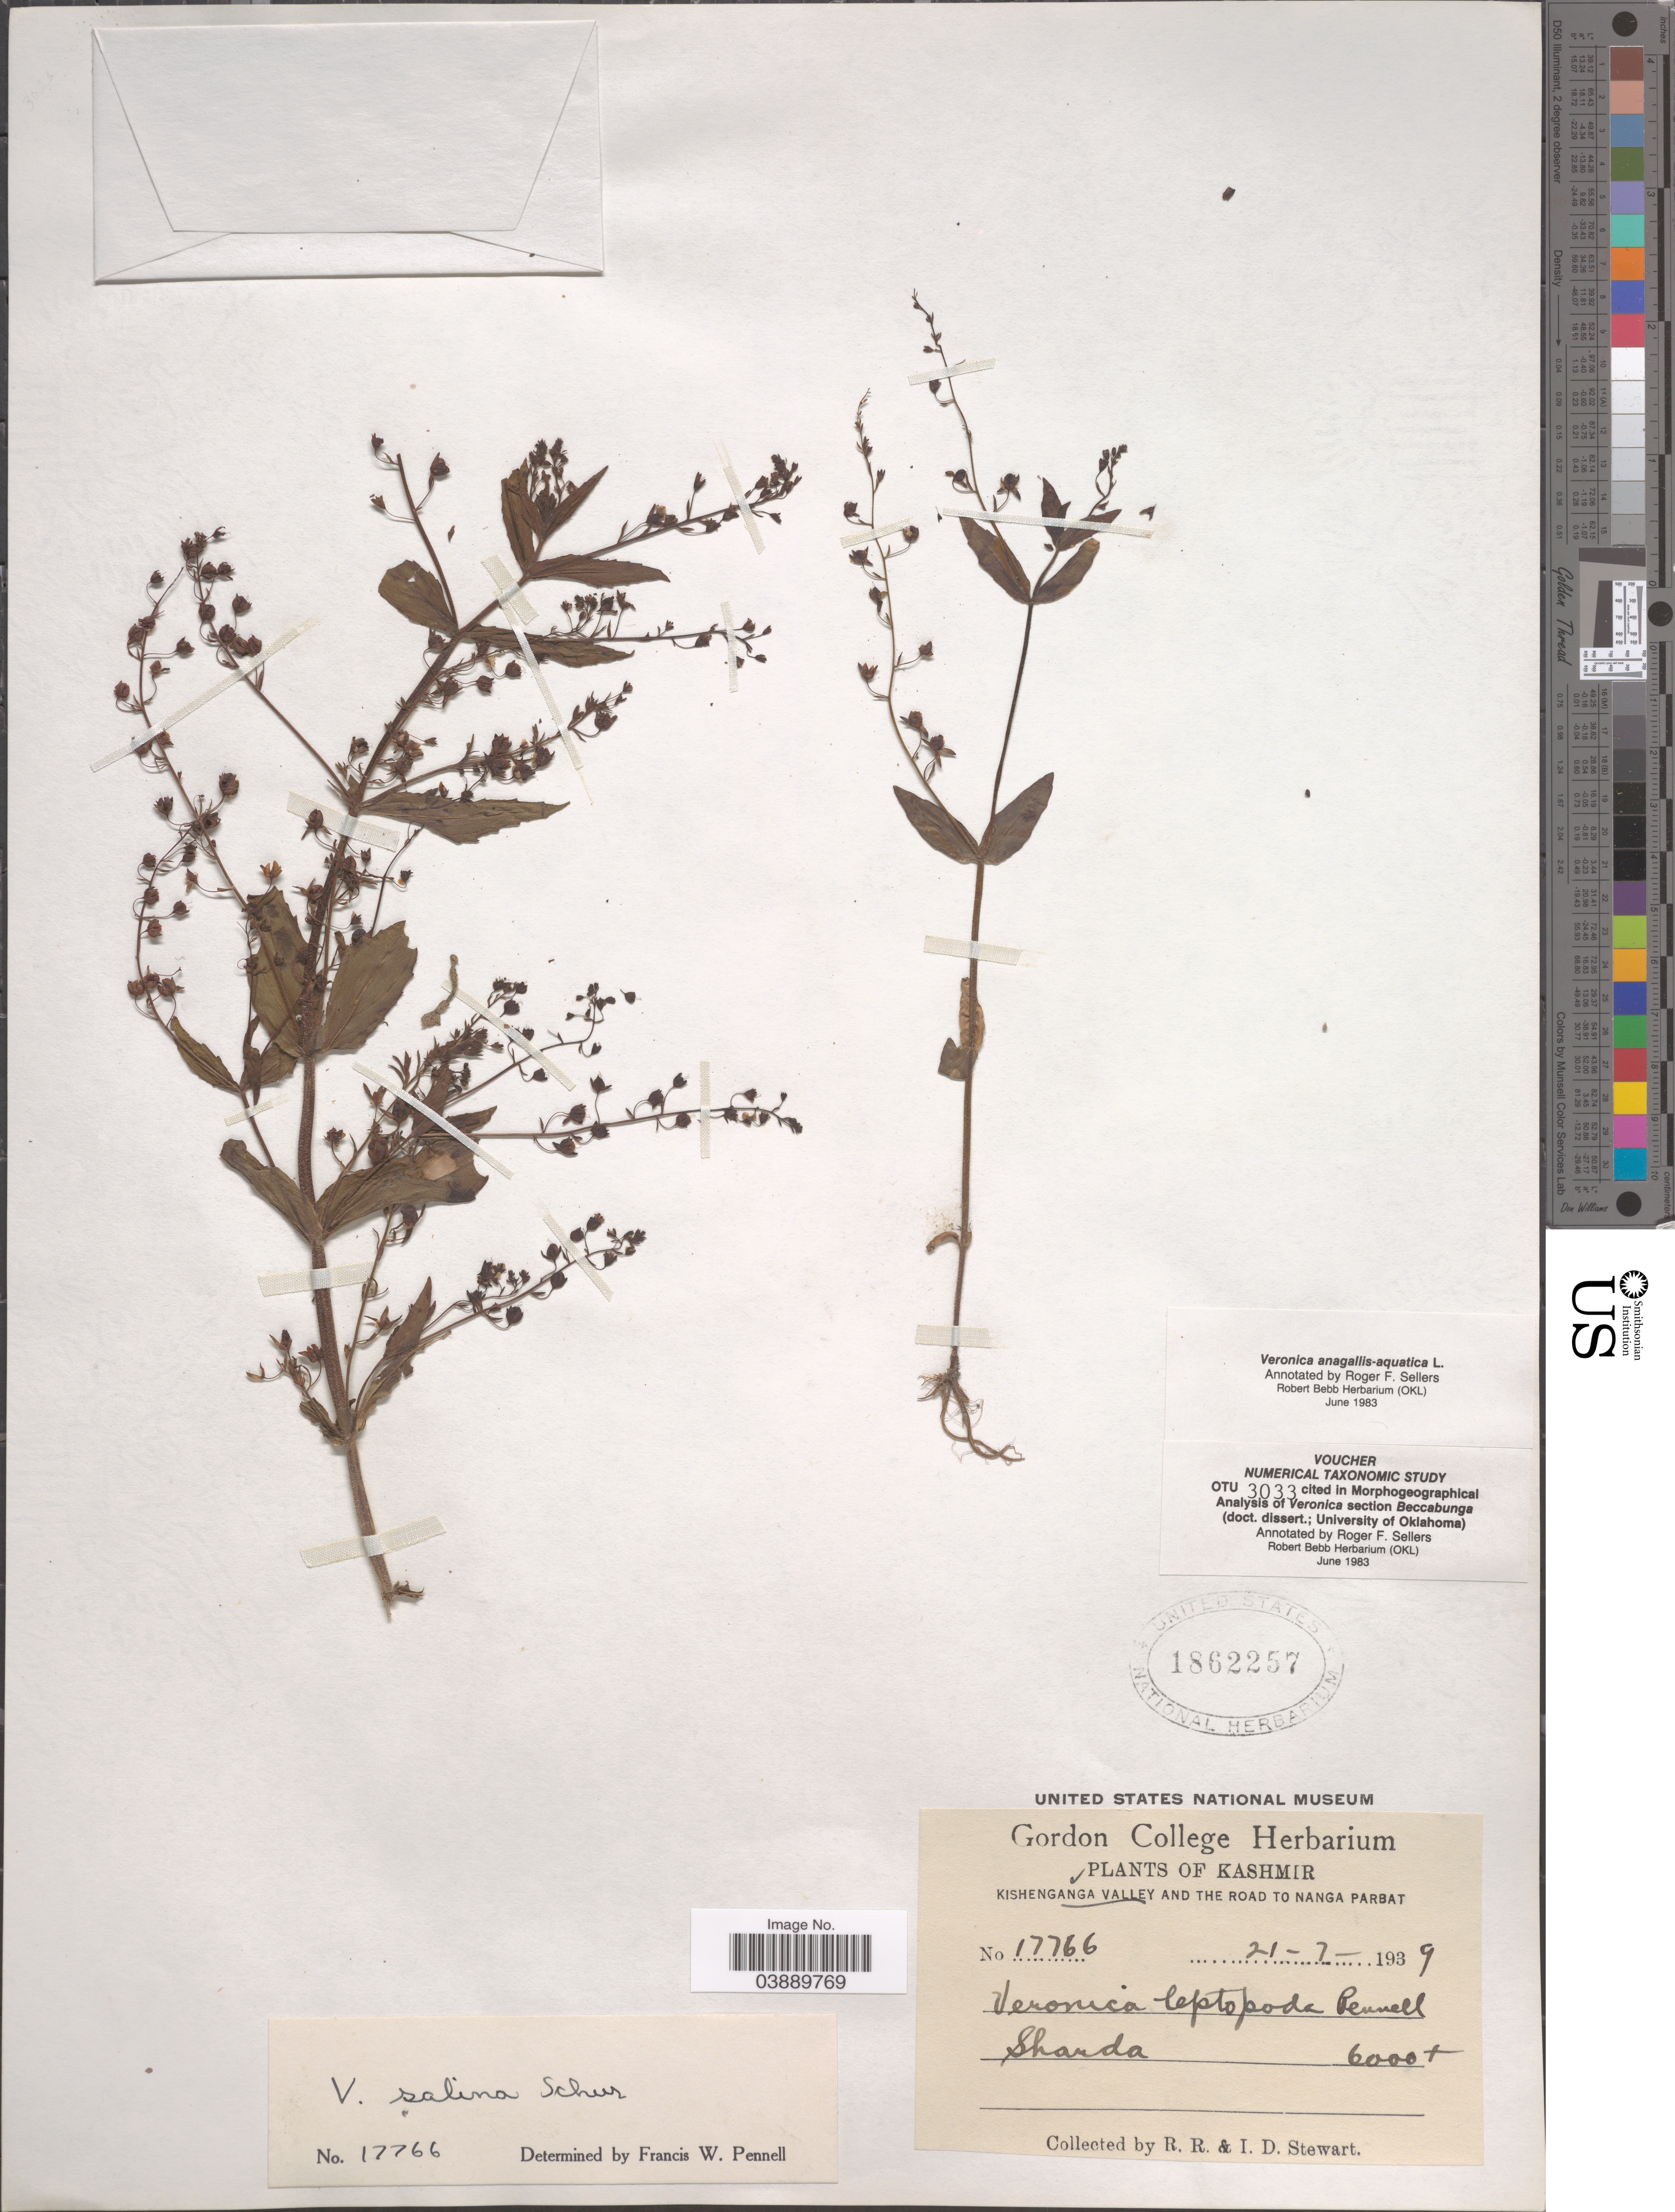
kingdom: Plantae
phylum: Tracheophyta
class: Magnoliopsida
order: Lamiales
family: Plantaginaceae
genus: Veronica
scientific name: Veronica anagallis-aquatica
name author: L.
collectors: R. Stewart & I. Stewart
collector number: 17766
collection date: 1939-07-21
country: India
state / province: Jammu and Kashmir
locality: Kashmir. Kishenganga Valley. Sharda.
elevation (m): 1829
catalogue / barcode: US 1862257